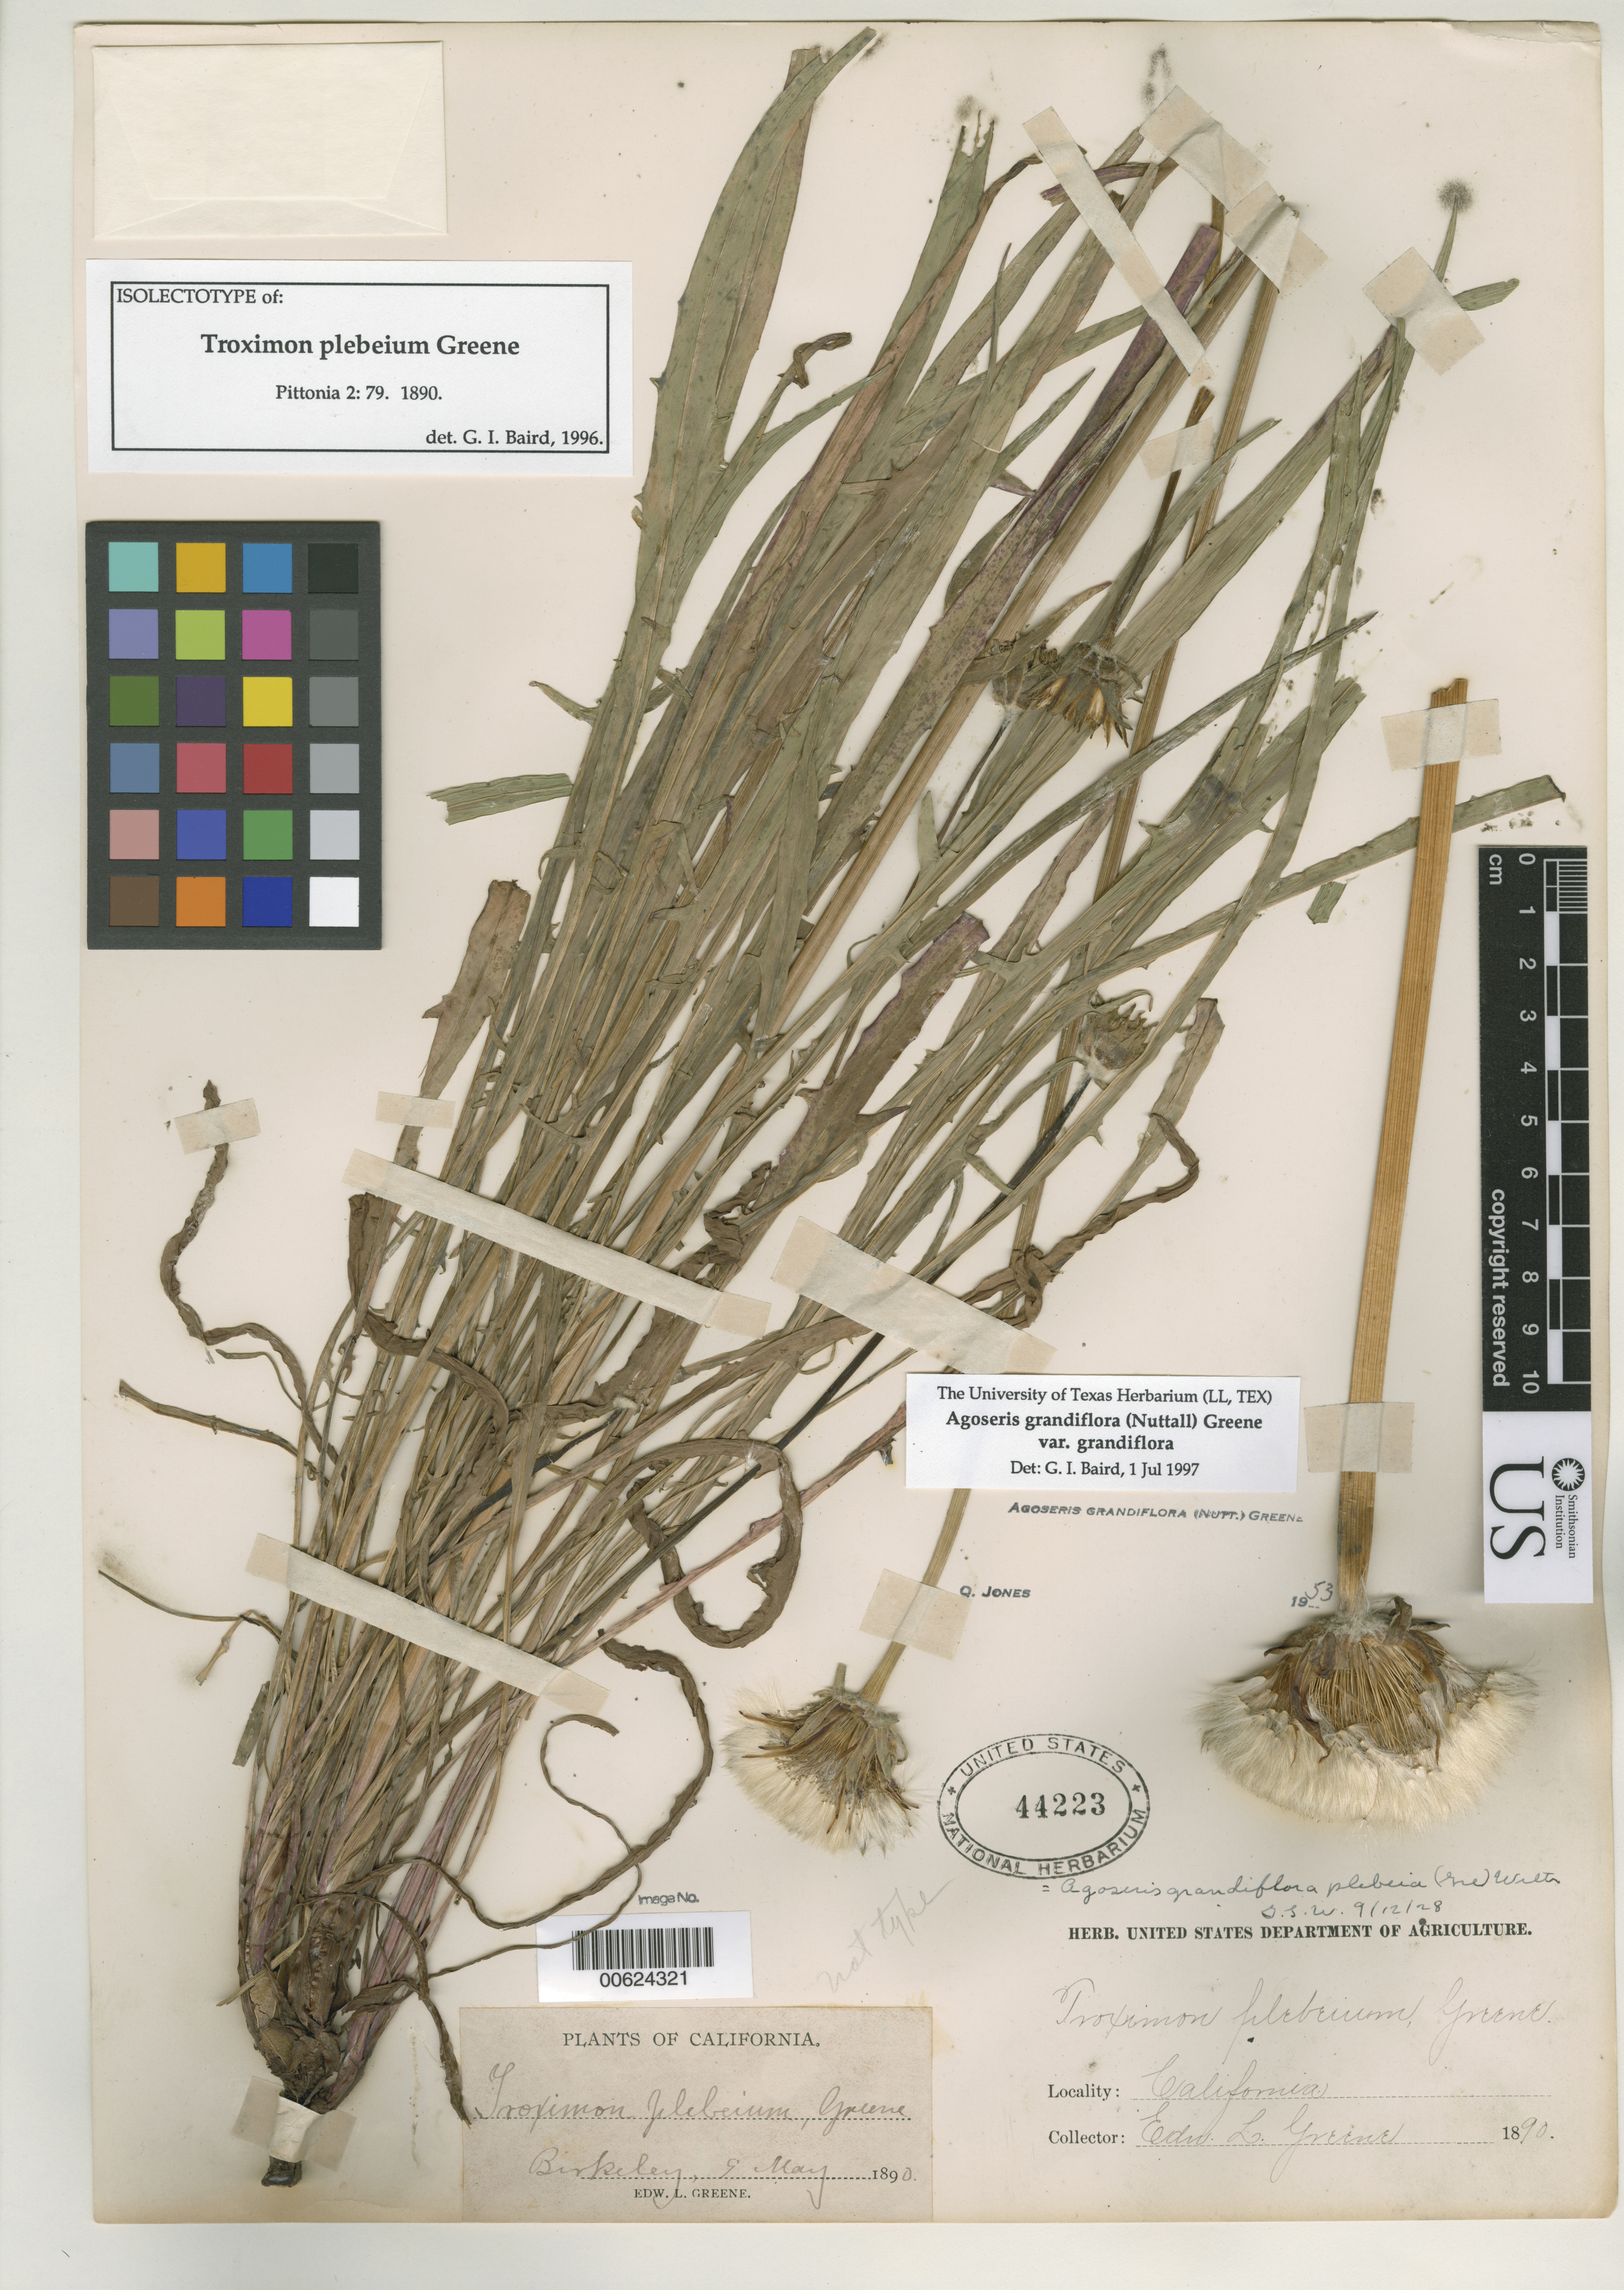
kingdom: Plantae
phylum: Tracheophyta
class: Magnoliopsida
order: Asterales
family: Asteraceae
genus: Troximon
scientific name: Troximon plebeium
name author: Greene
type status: Isolectotype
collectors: E. L. Greene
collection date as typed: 09 May 1890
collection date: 1890-05-09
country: United States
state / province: California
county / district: Alameda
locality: Berkeley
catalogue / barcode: US 44223